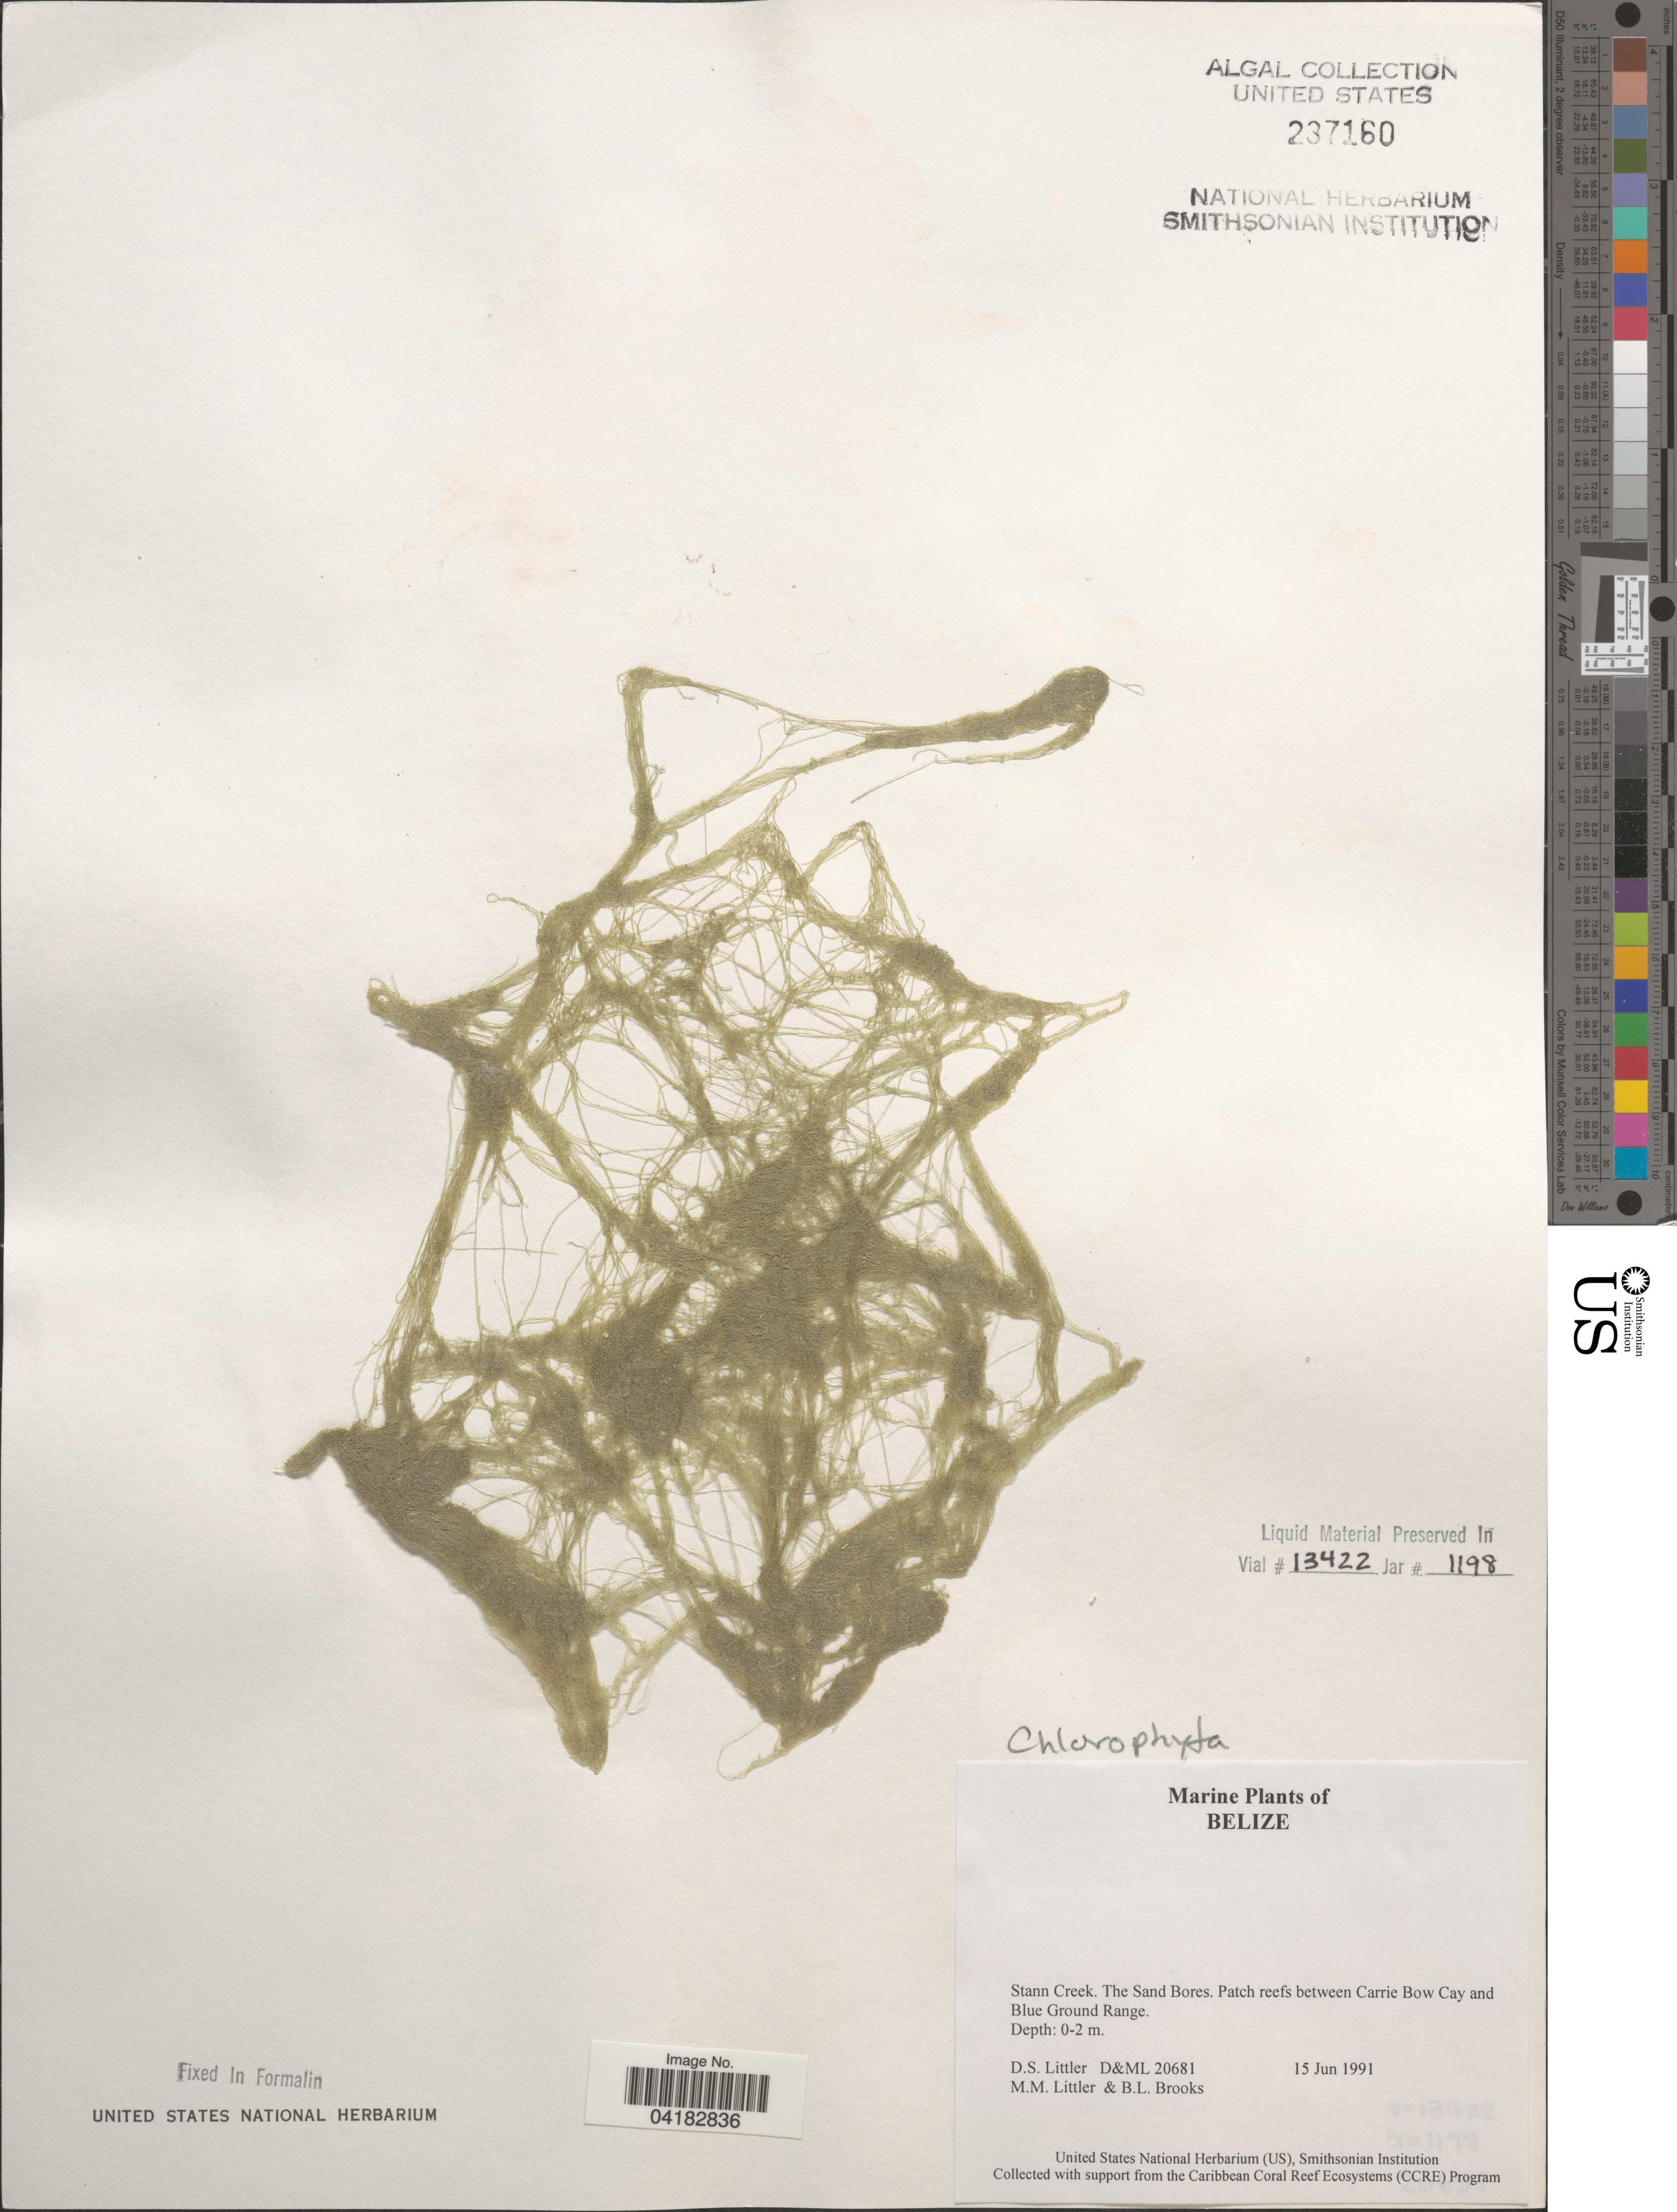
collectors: D. S. Littler & B. Brooks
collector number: D&ML20681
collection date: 1991-06-15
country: Belize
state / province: Stann Creek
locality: The Sand Bores. Patch reefs between Carrie Bow Cay and Blue Ground Range.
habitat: patch reefs.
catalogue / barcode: US 237160